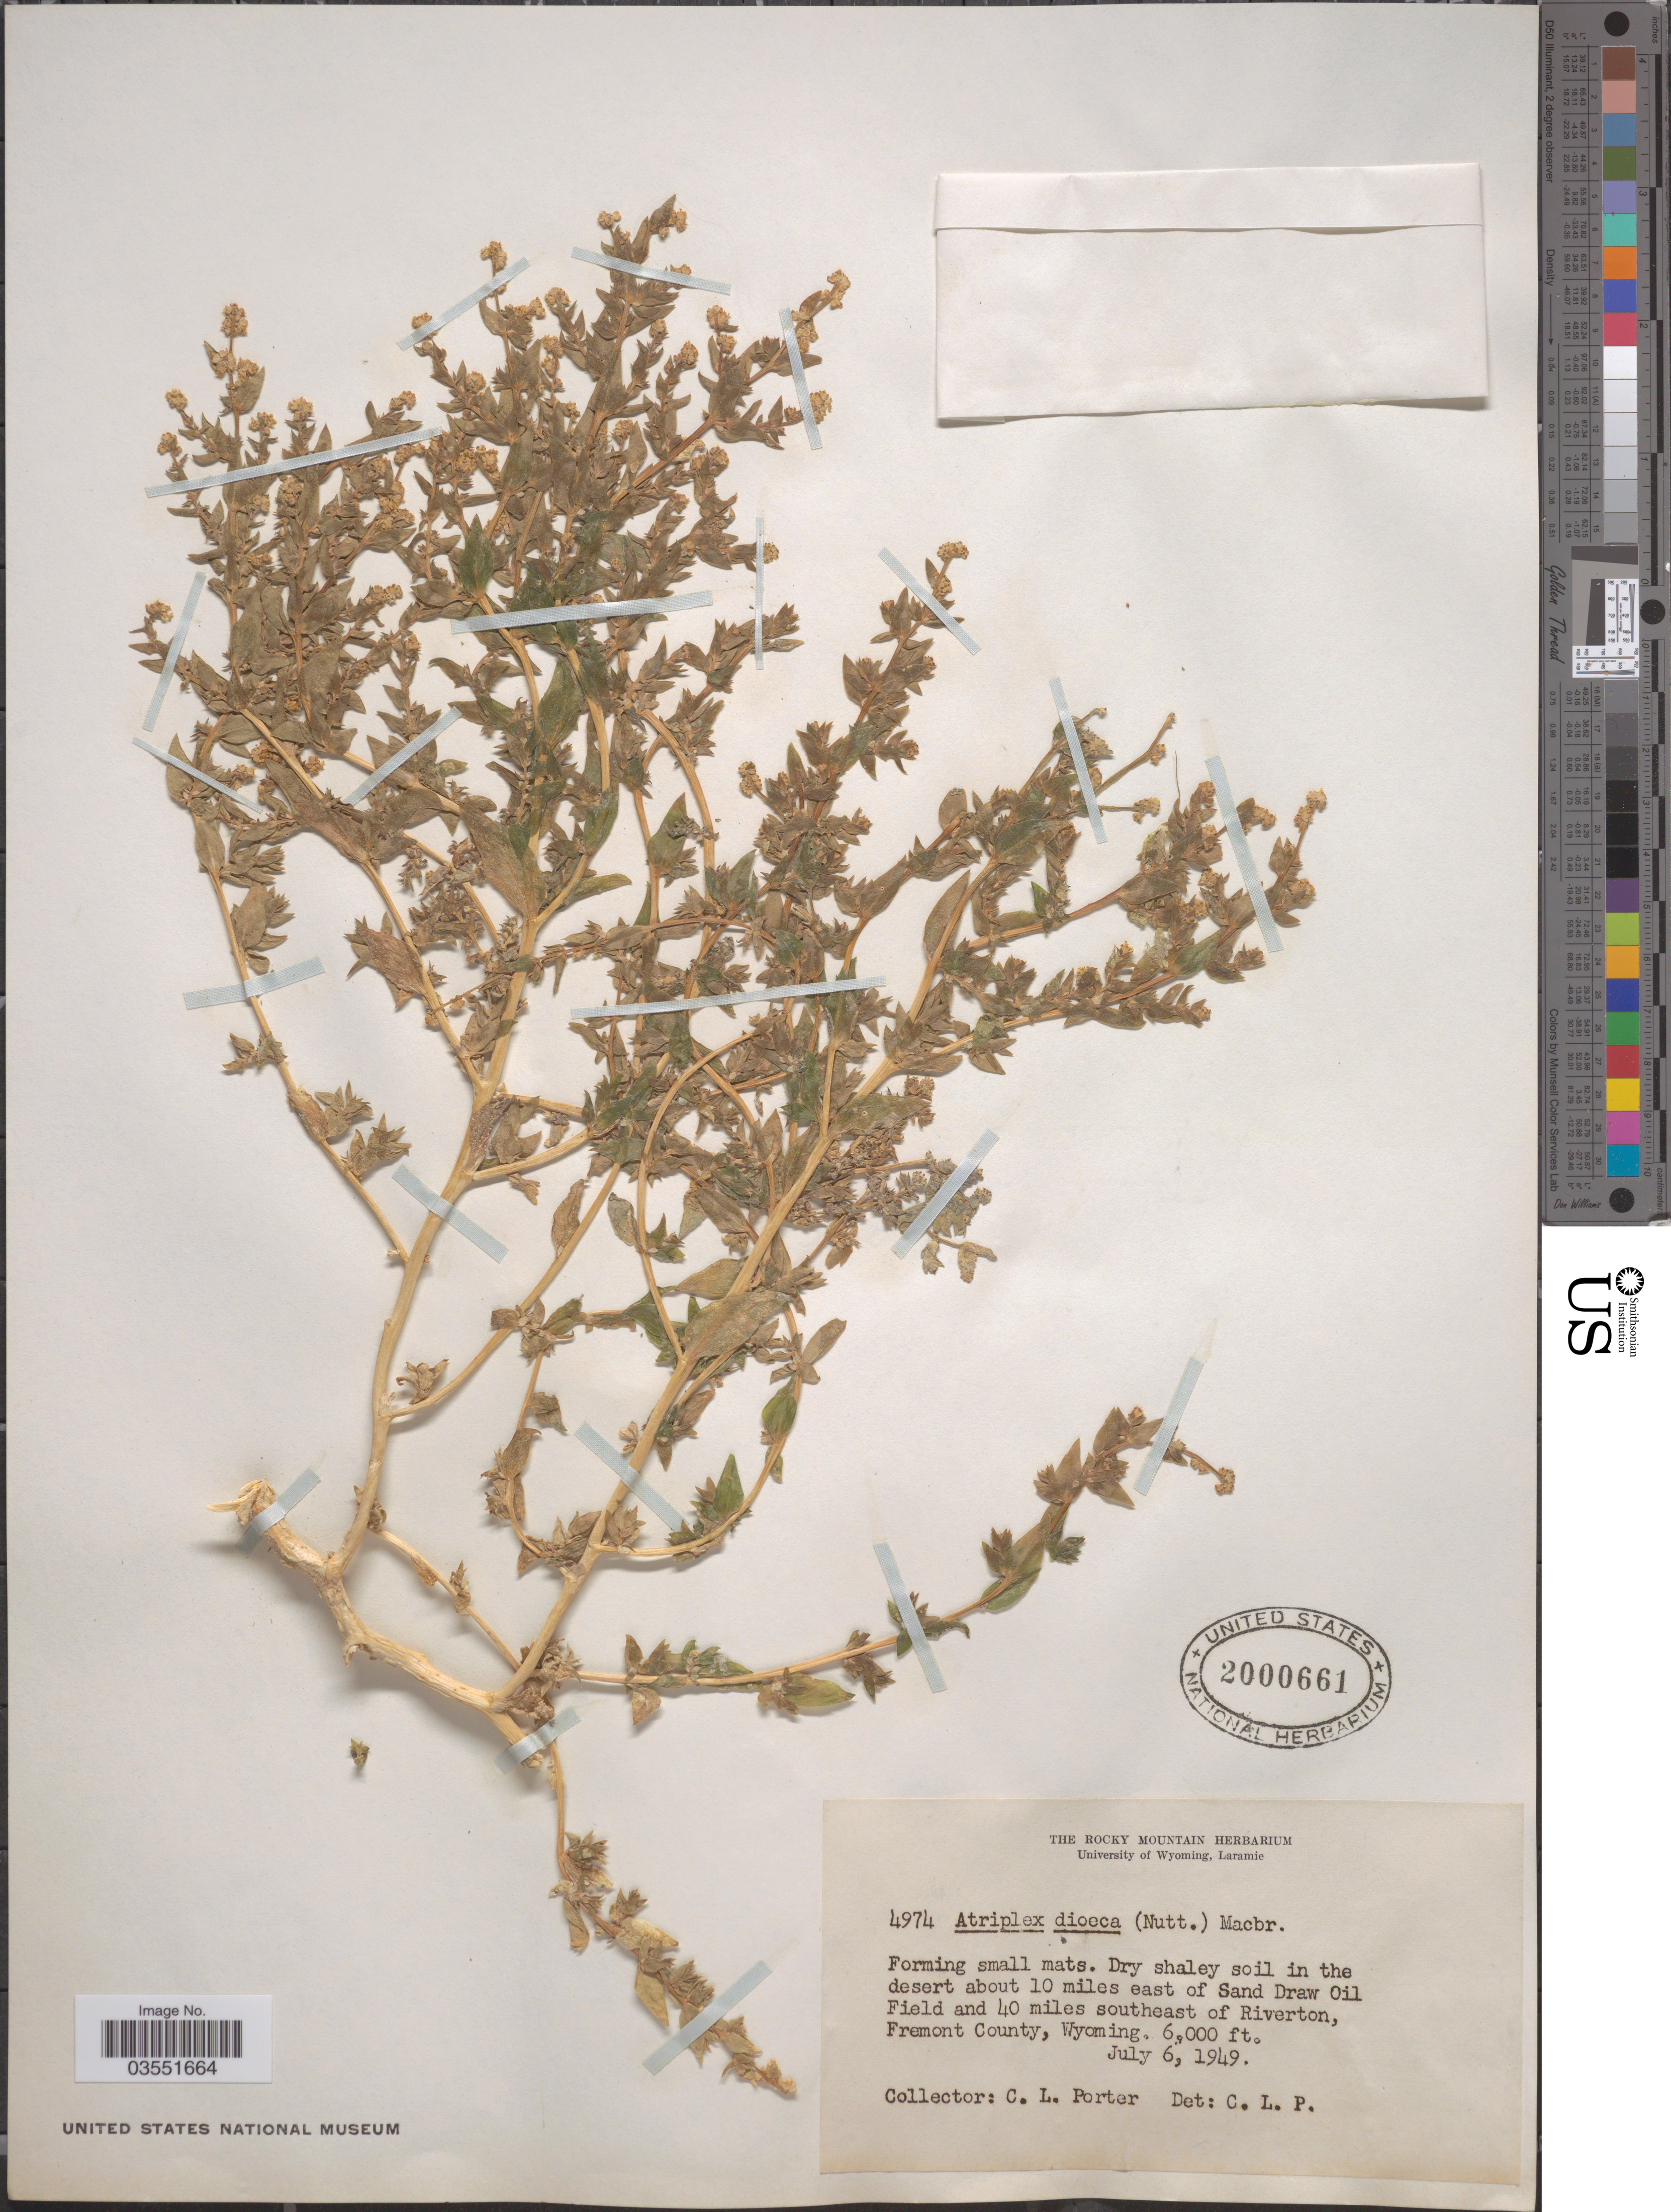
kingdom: Plantae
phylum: Tracheophyta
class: Magnoliopsida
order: Caryophyllales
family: Amaranthaceae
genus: Stutzia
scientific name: Stutzia dioica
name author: (Nutt.) E.H. Zacharias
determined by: Strong, Mark T., (BOT), Smithsonian Institution - National Museum of Natural History (UNITED STATES)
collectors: C. L. Porter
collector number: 4974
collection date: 1949-07-06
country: United States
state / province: Wyoming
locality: Desert about 10 miles east of Sand Draw Oil Field and 40 miles southeast of Riverton, Fremont County.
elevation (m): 1829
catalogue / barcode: US 2000661